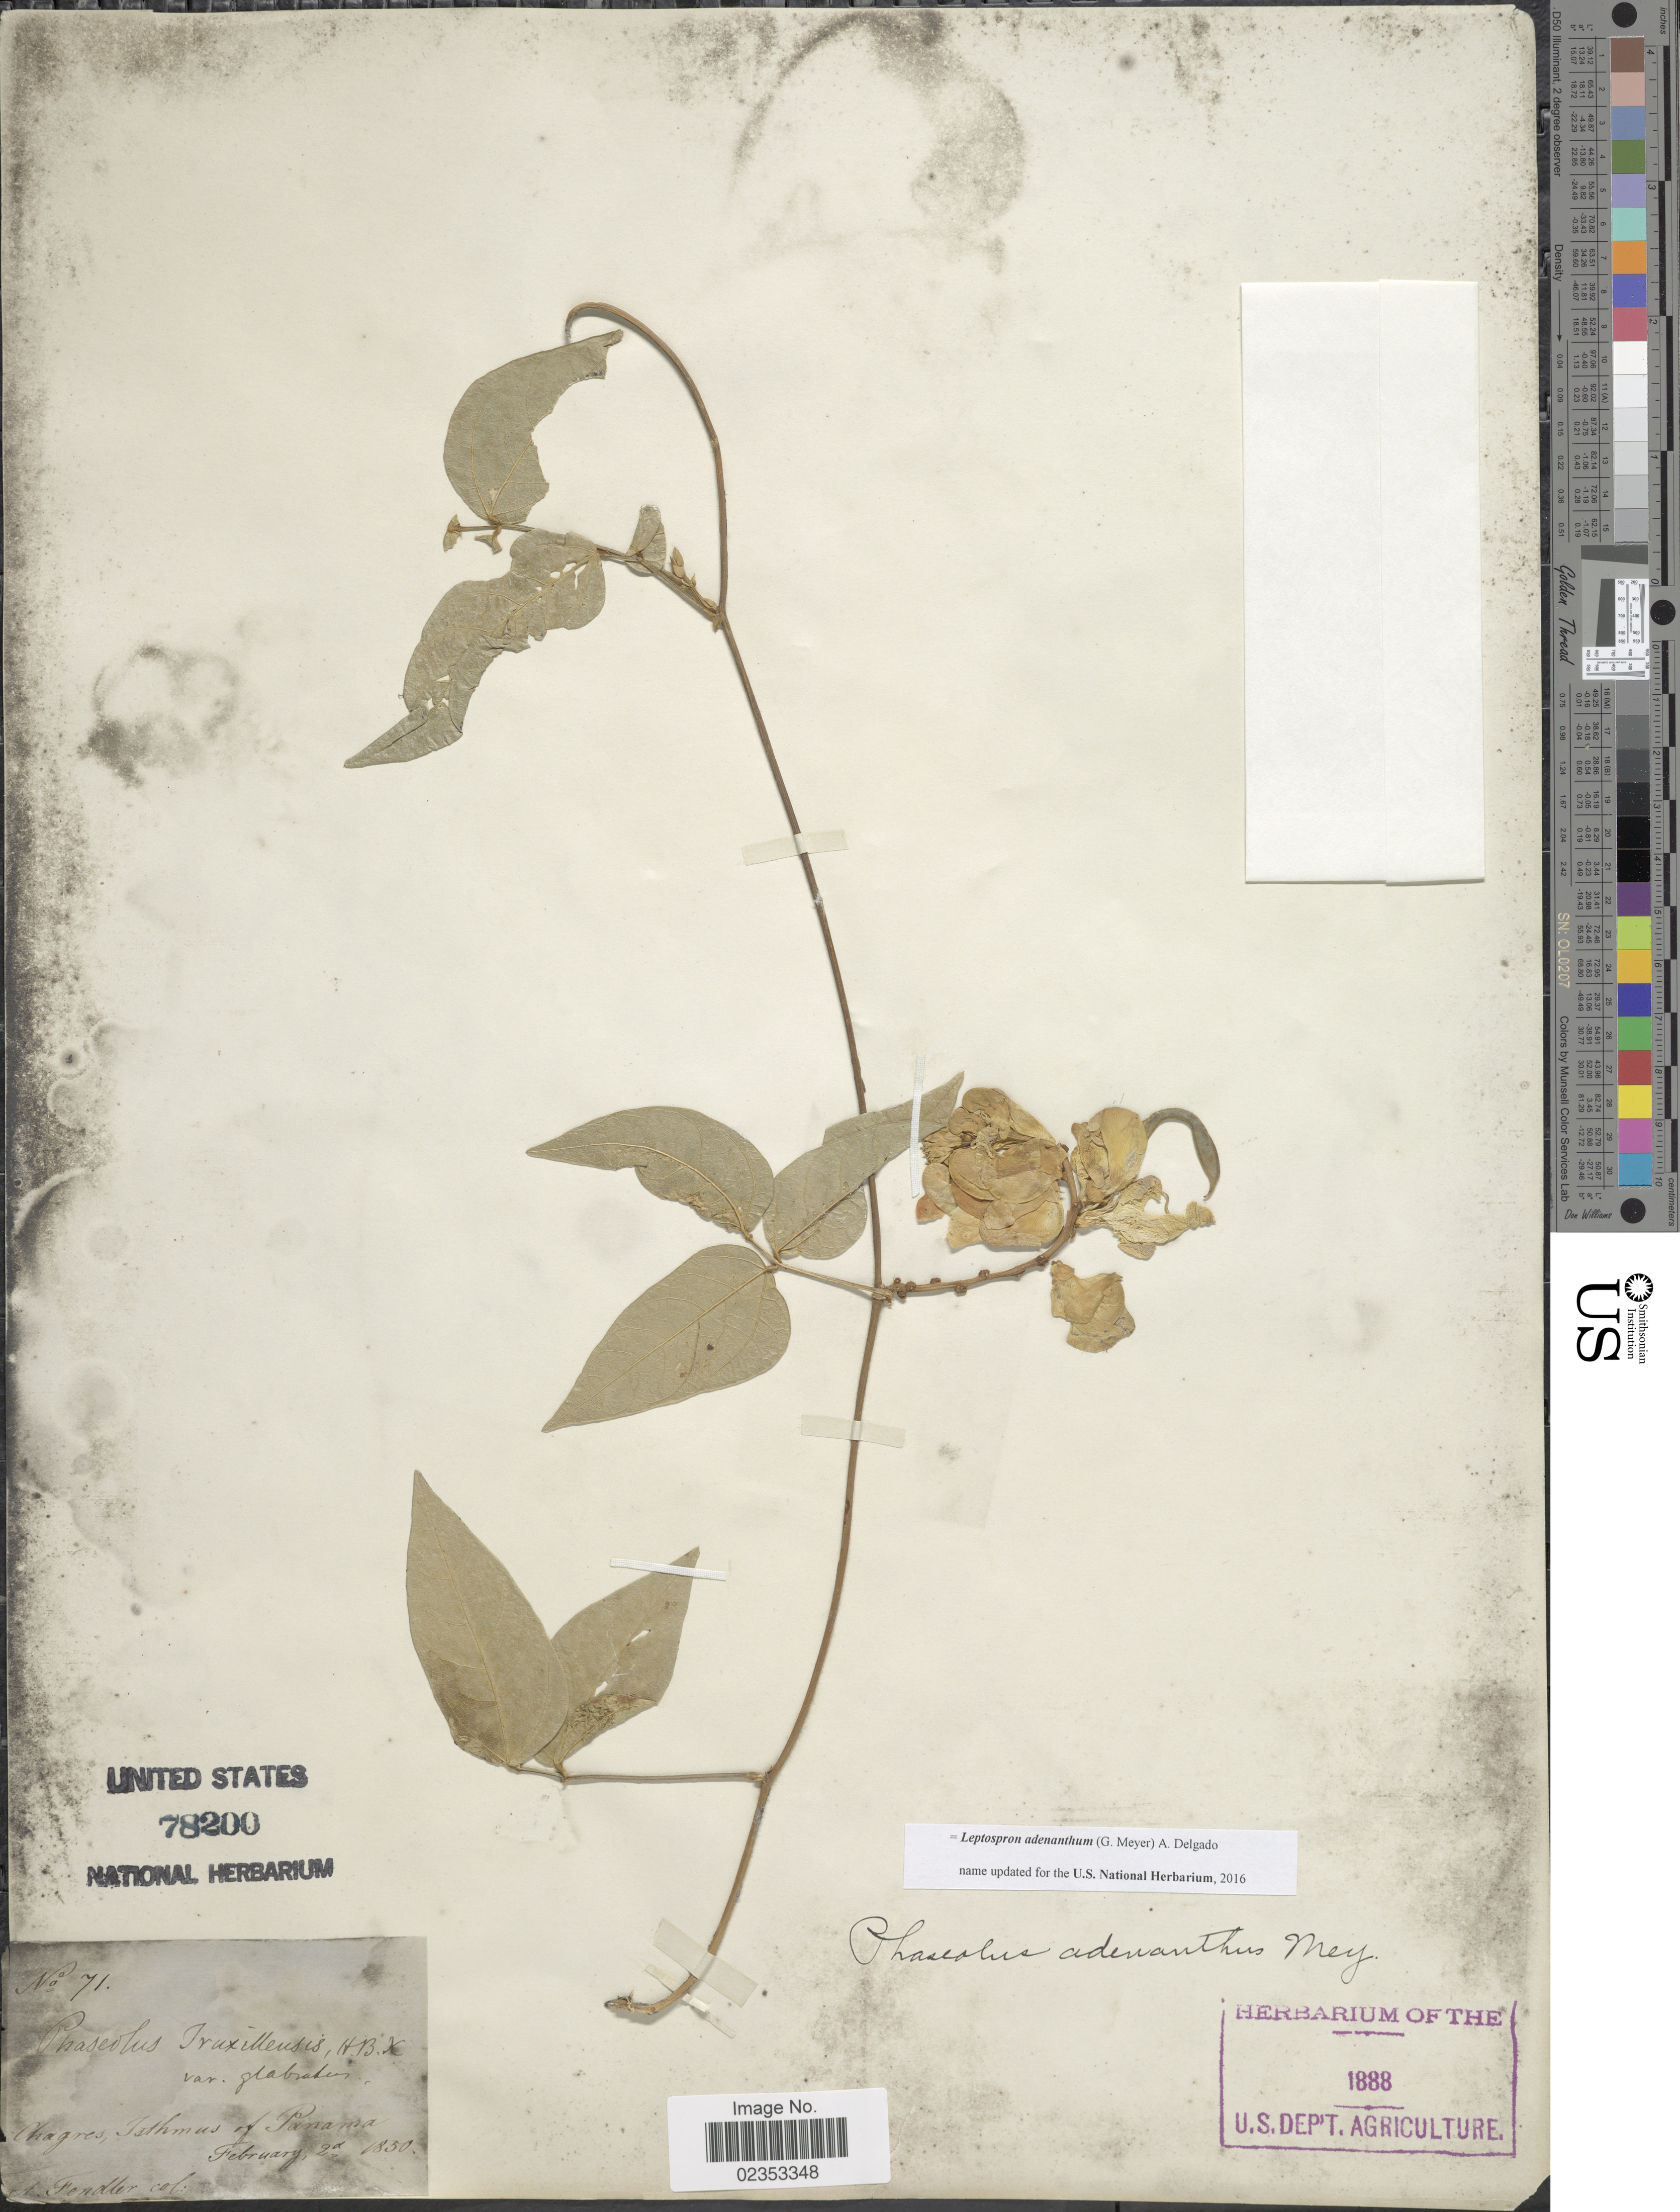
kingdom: Plantae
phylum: Tracheophyta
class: Magnoliopsida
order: Fabales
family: Fabaceae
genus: Leptospron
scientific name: Leptospron adenanthum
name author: (G. Mey.) A. Delgado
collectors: A. Fendler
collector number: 71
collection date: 1850-02-02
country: Panama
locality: Chagres, Isthmus of Panama.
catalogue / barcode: US 78200